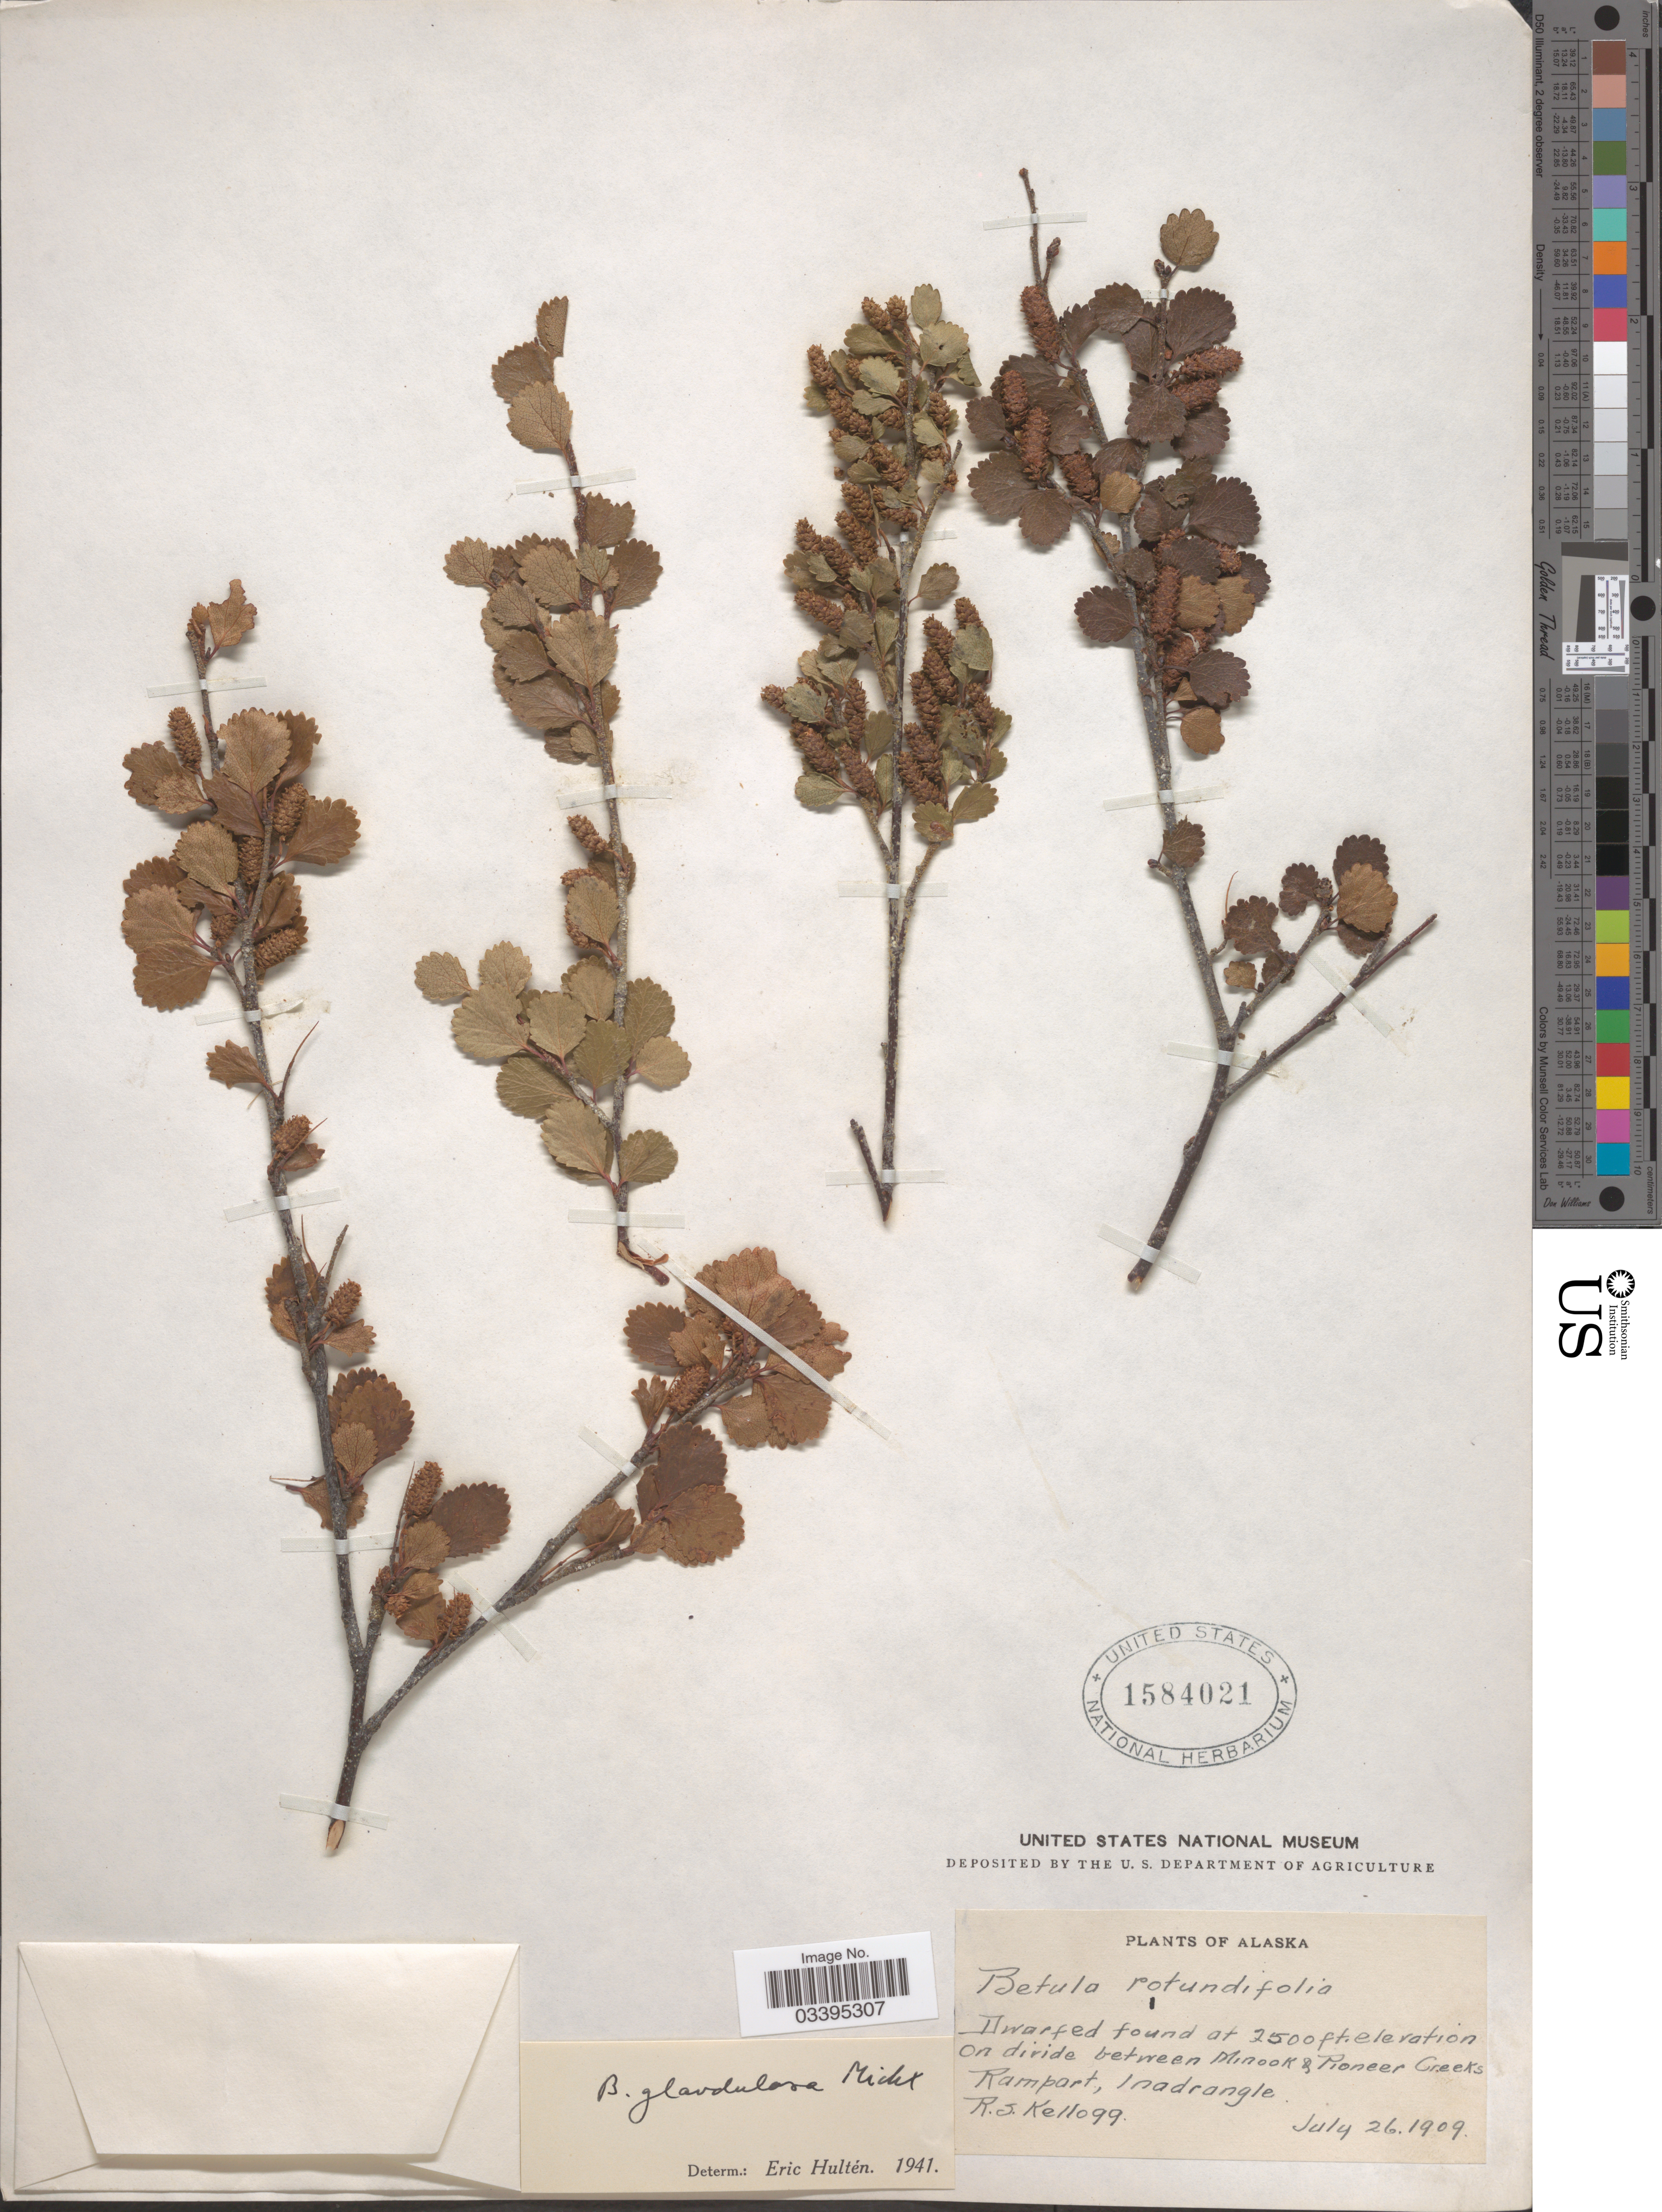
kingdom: Plantae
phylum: Tracheophyta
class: Magnoliopsida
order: Fagales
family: Betulaceae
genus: Betula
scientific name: Betula glandulosa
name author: Michx.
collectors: R. Kellogg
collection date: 1909-07-26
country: United States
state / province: Alaska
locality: On divide between Minook & Pioneer Creeks Rampart, Quadrangle.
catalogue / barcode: US 1584021